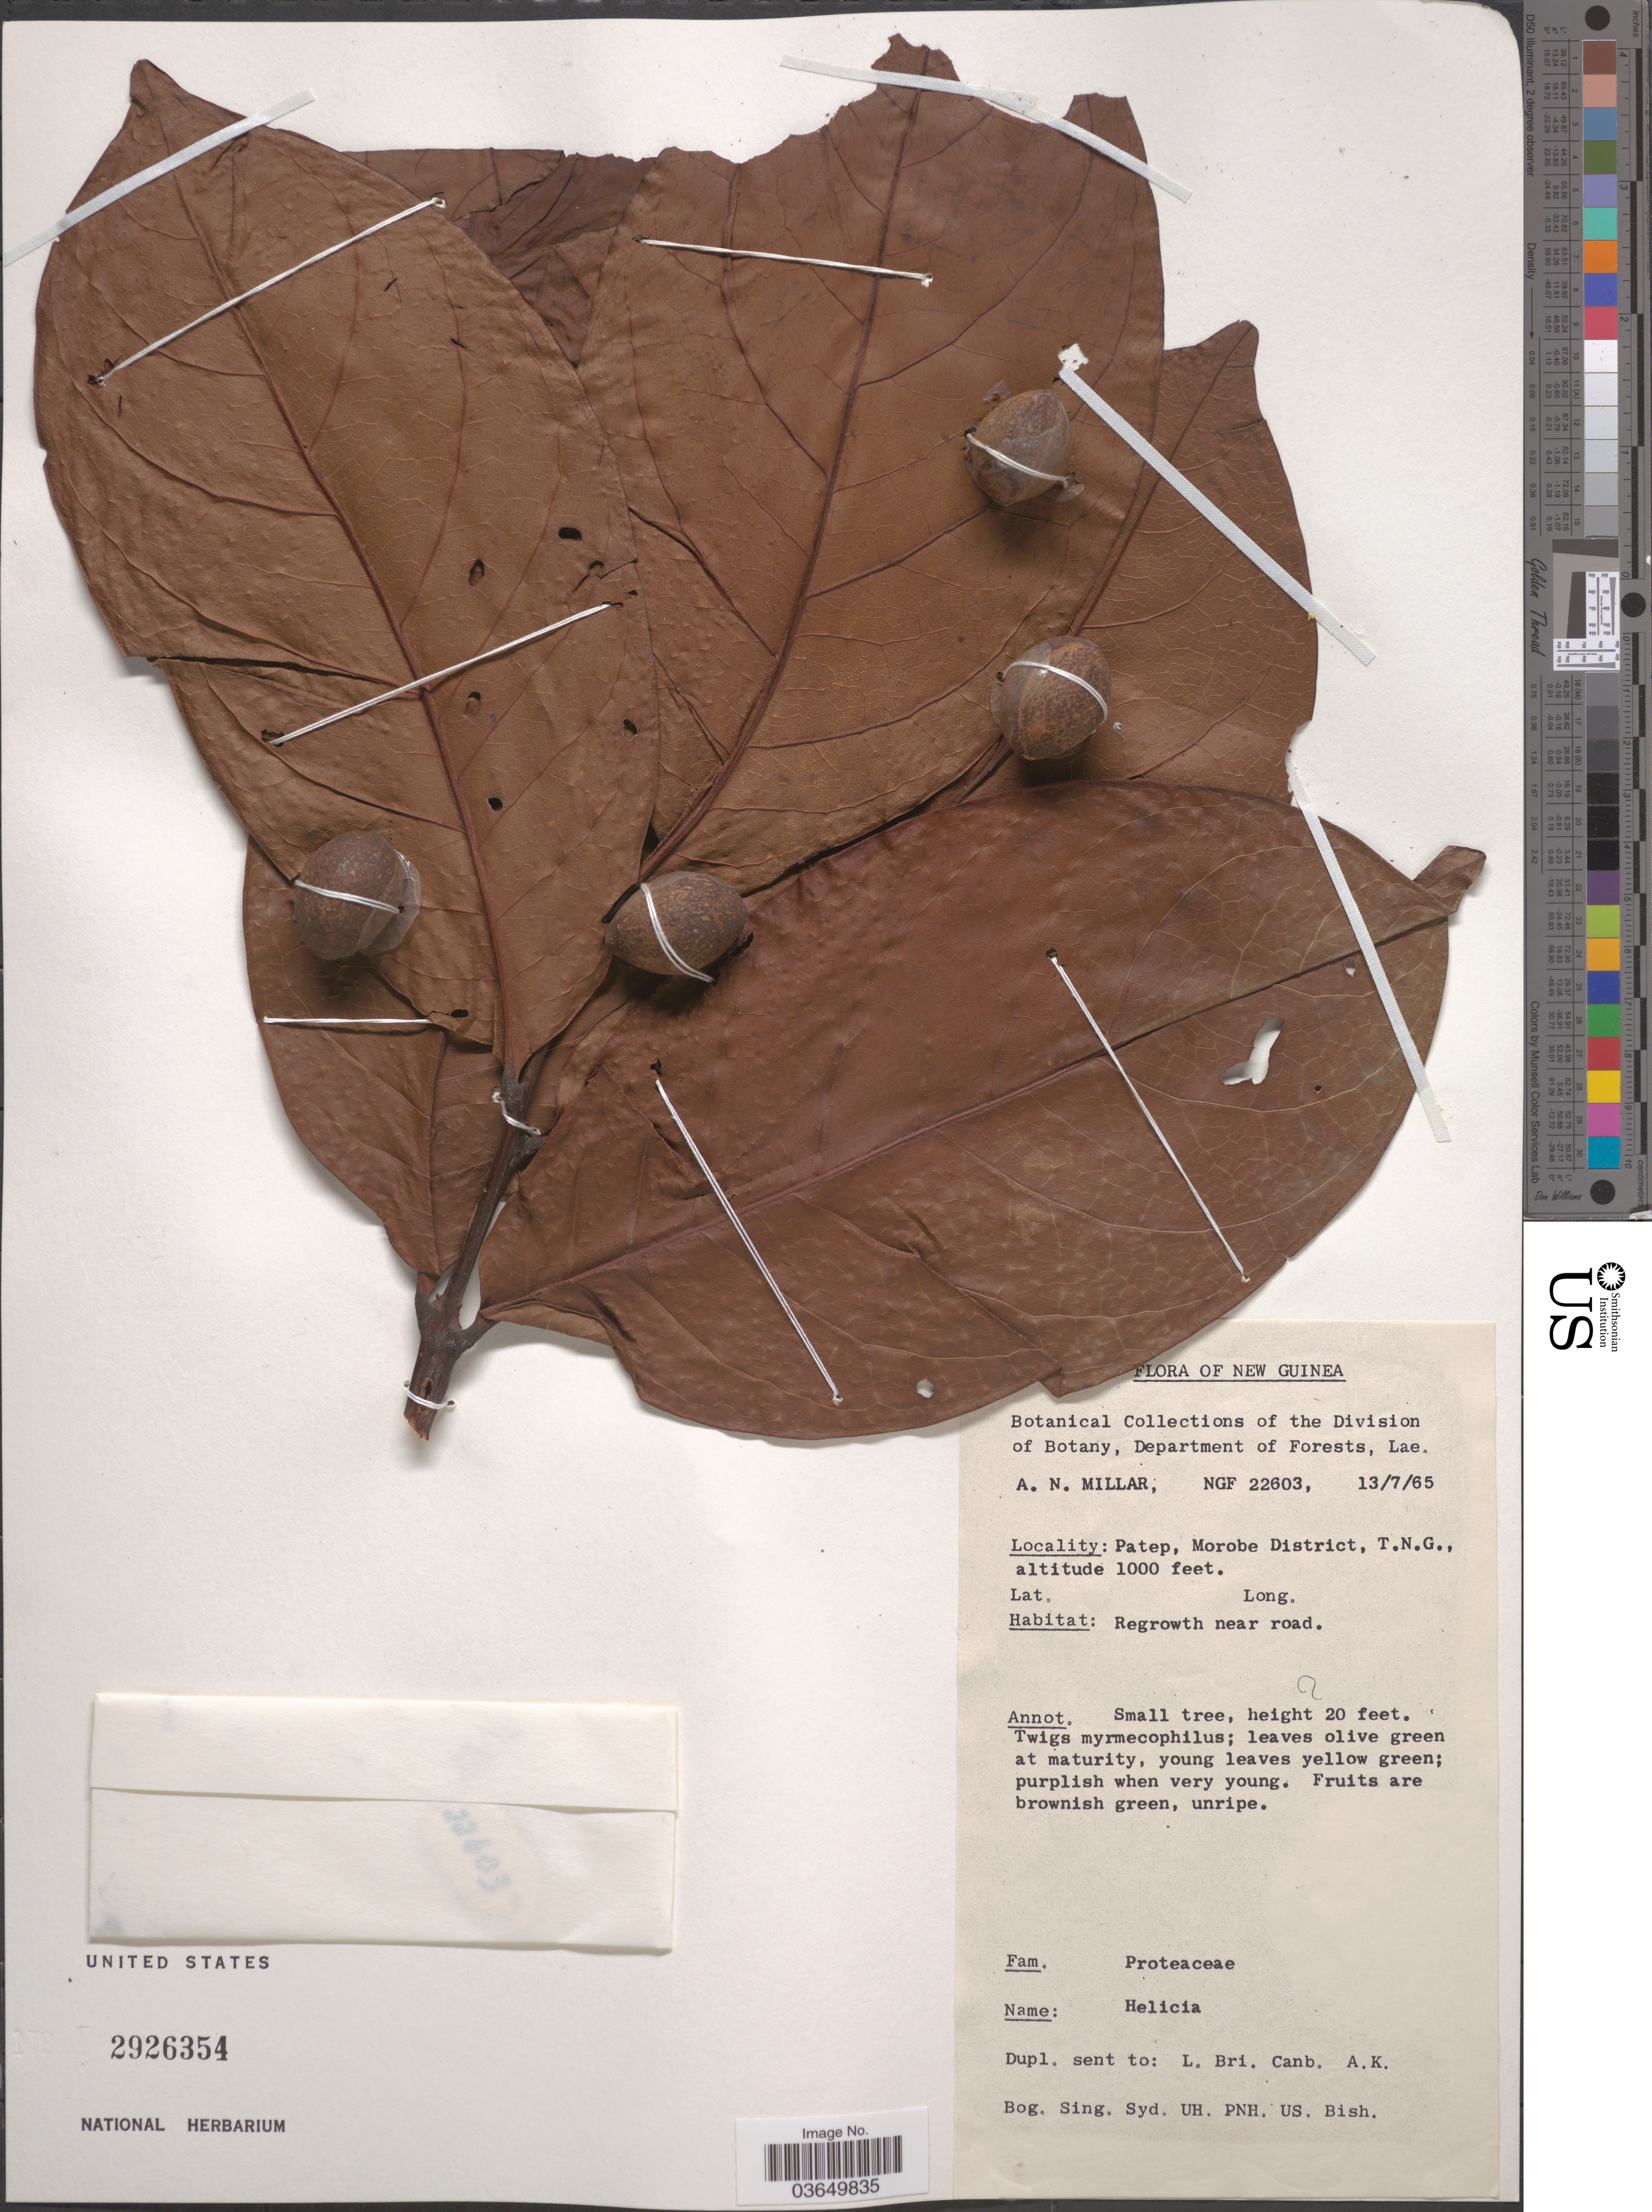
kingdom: Plantae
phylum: Tracheophyta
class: Magnoliopsida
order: Proteales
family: Proteaceae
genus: Helicia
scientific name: Helicia sp.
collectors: A. Millar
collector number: NGF 22603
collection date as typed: Transcribed d/m/y: 13/7/65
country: Papua New Guinea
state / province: Morobe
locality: New Guinea. Patep, Morobe District, T.N.G.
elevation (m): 305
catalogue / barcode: US 2926354